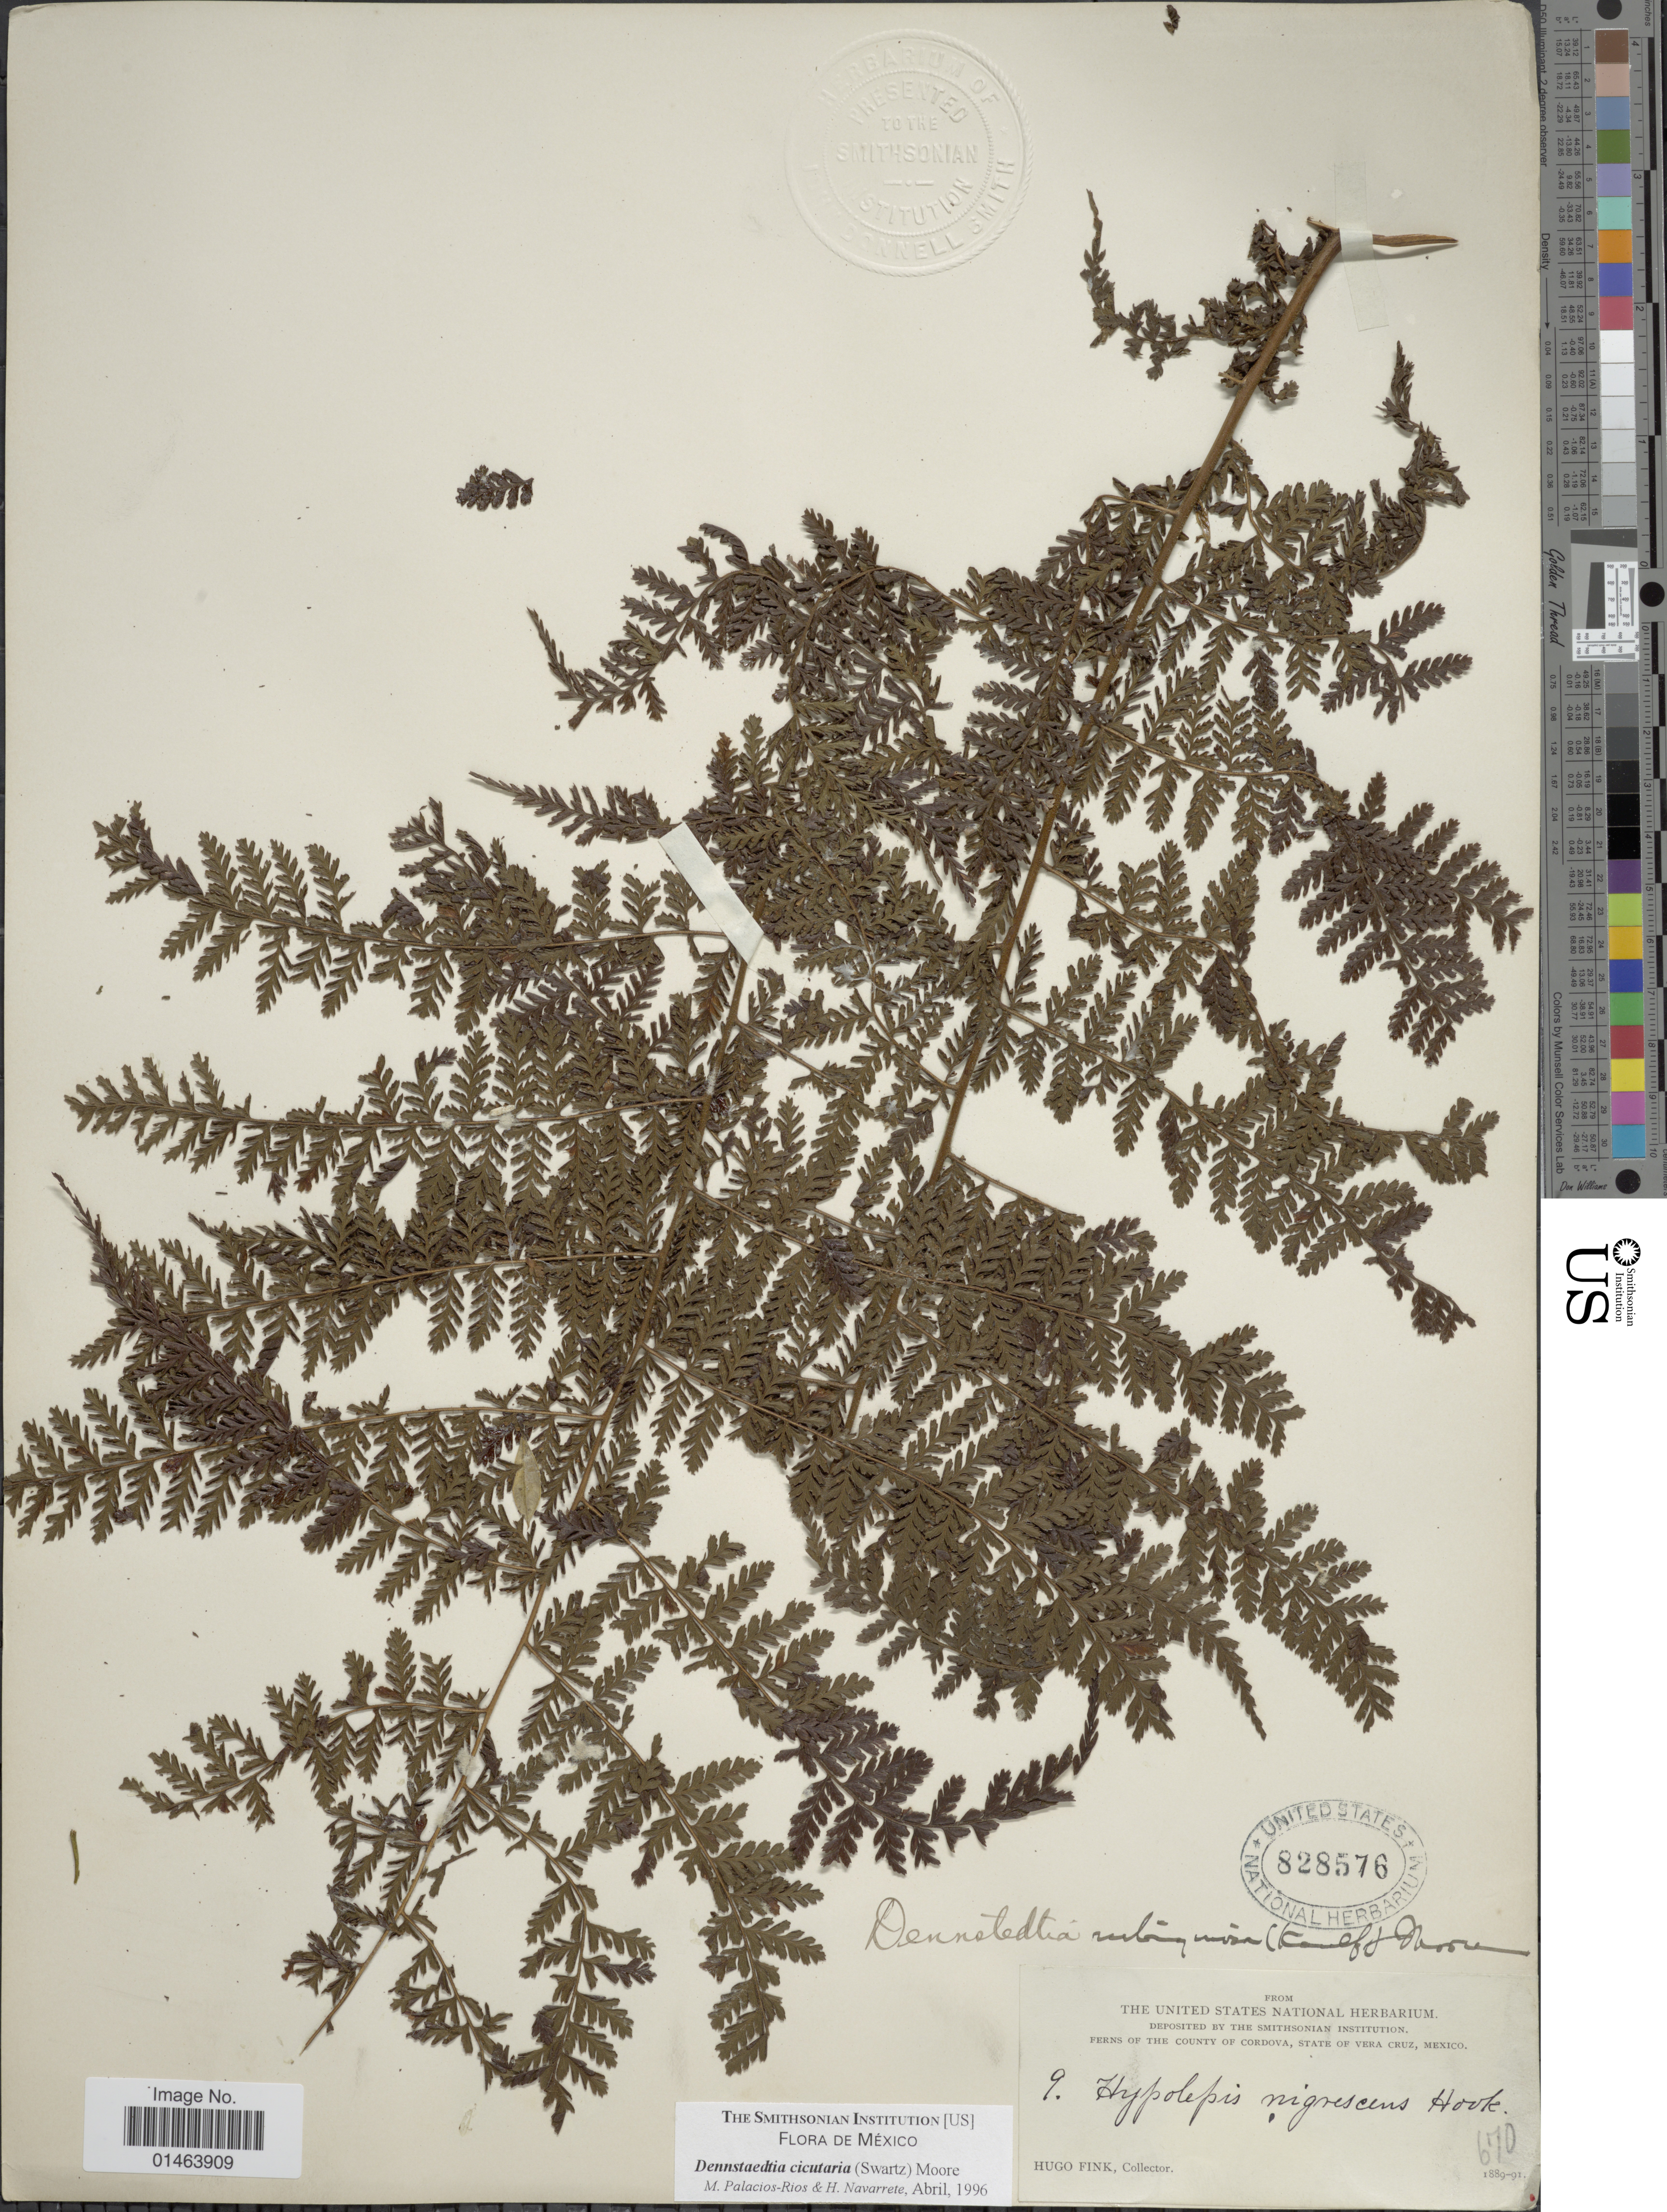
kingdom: Plantae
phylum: Tracheophyta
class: Polypodiopsida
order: Polypodiales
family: Dennstaedtiaceae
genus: Dennstaedtia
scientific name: Dennstaedtia cicutaria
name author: (Sw.) T. Moore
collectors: H. Fink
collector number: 670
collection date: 1889/1891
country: Mexico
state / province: Veracruz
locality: County of Cordova, State of Vera Cruz, Mexico.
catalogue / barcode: US 828576